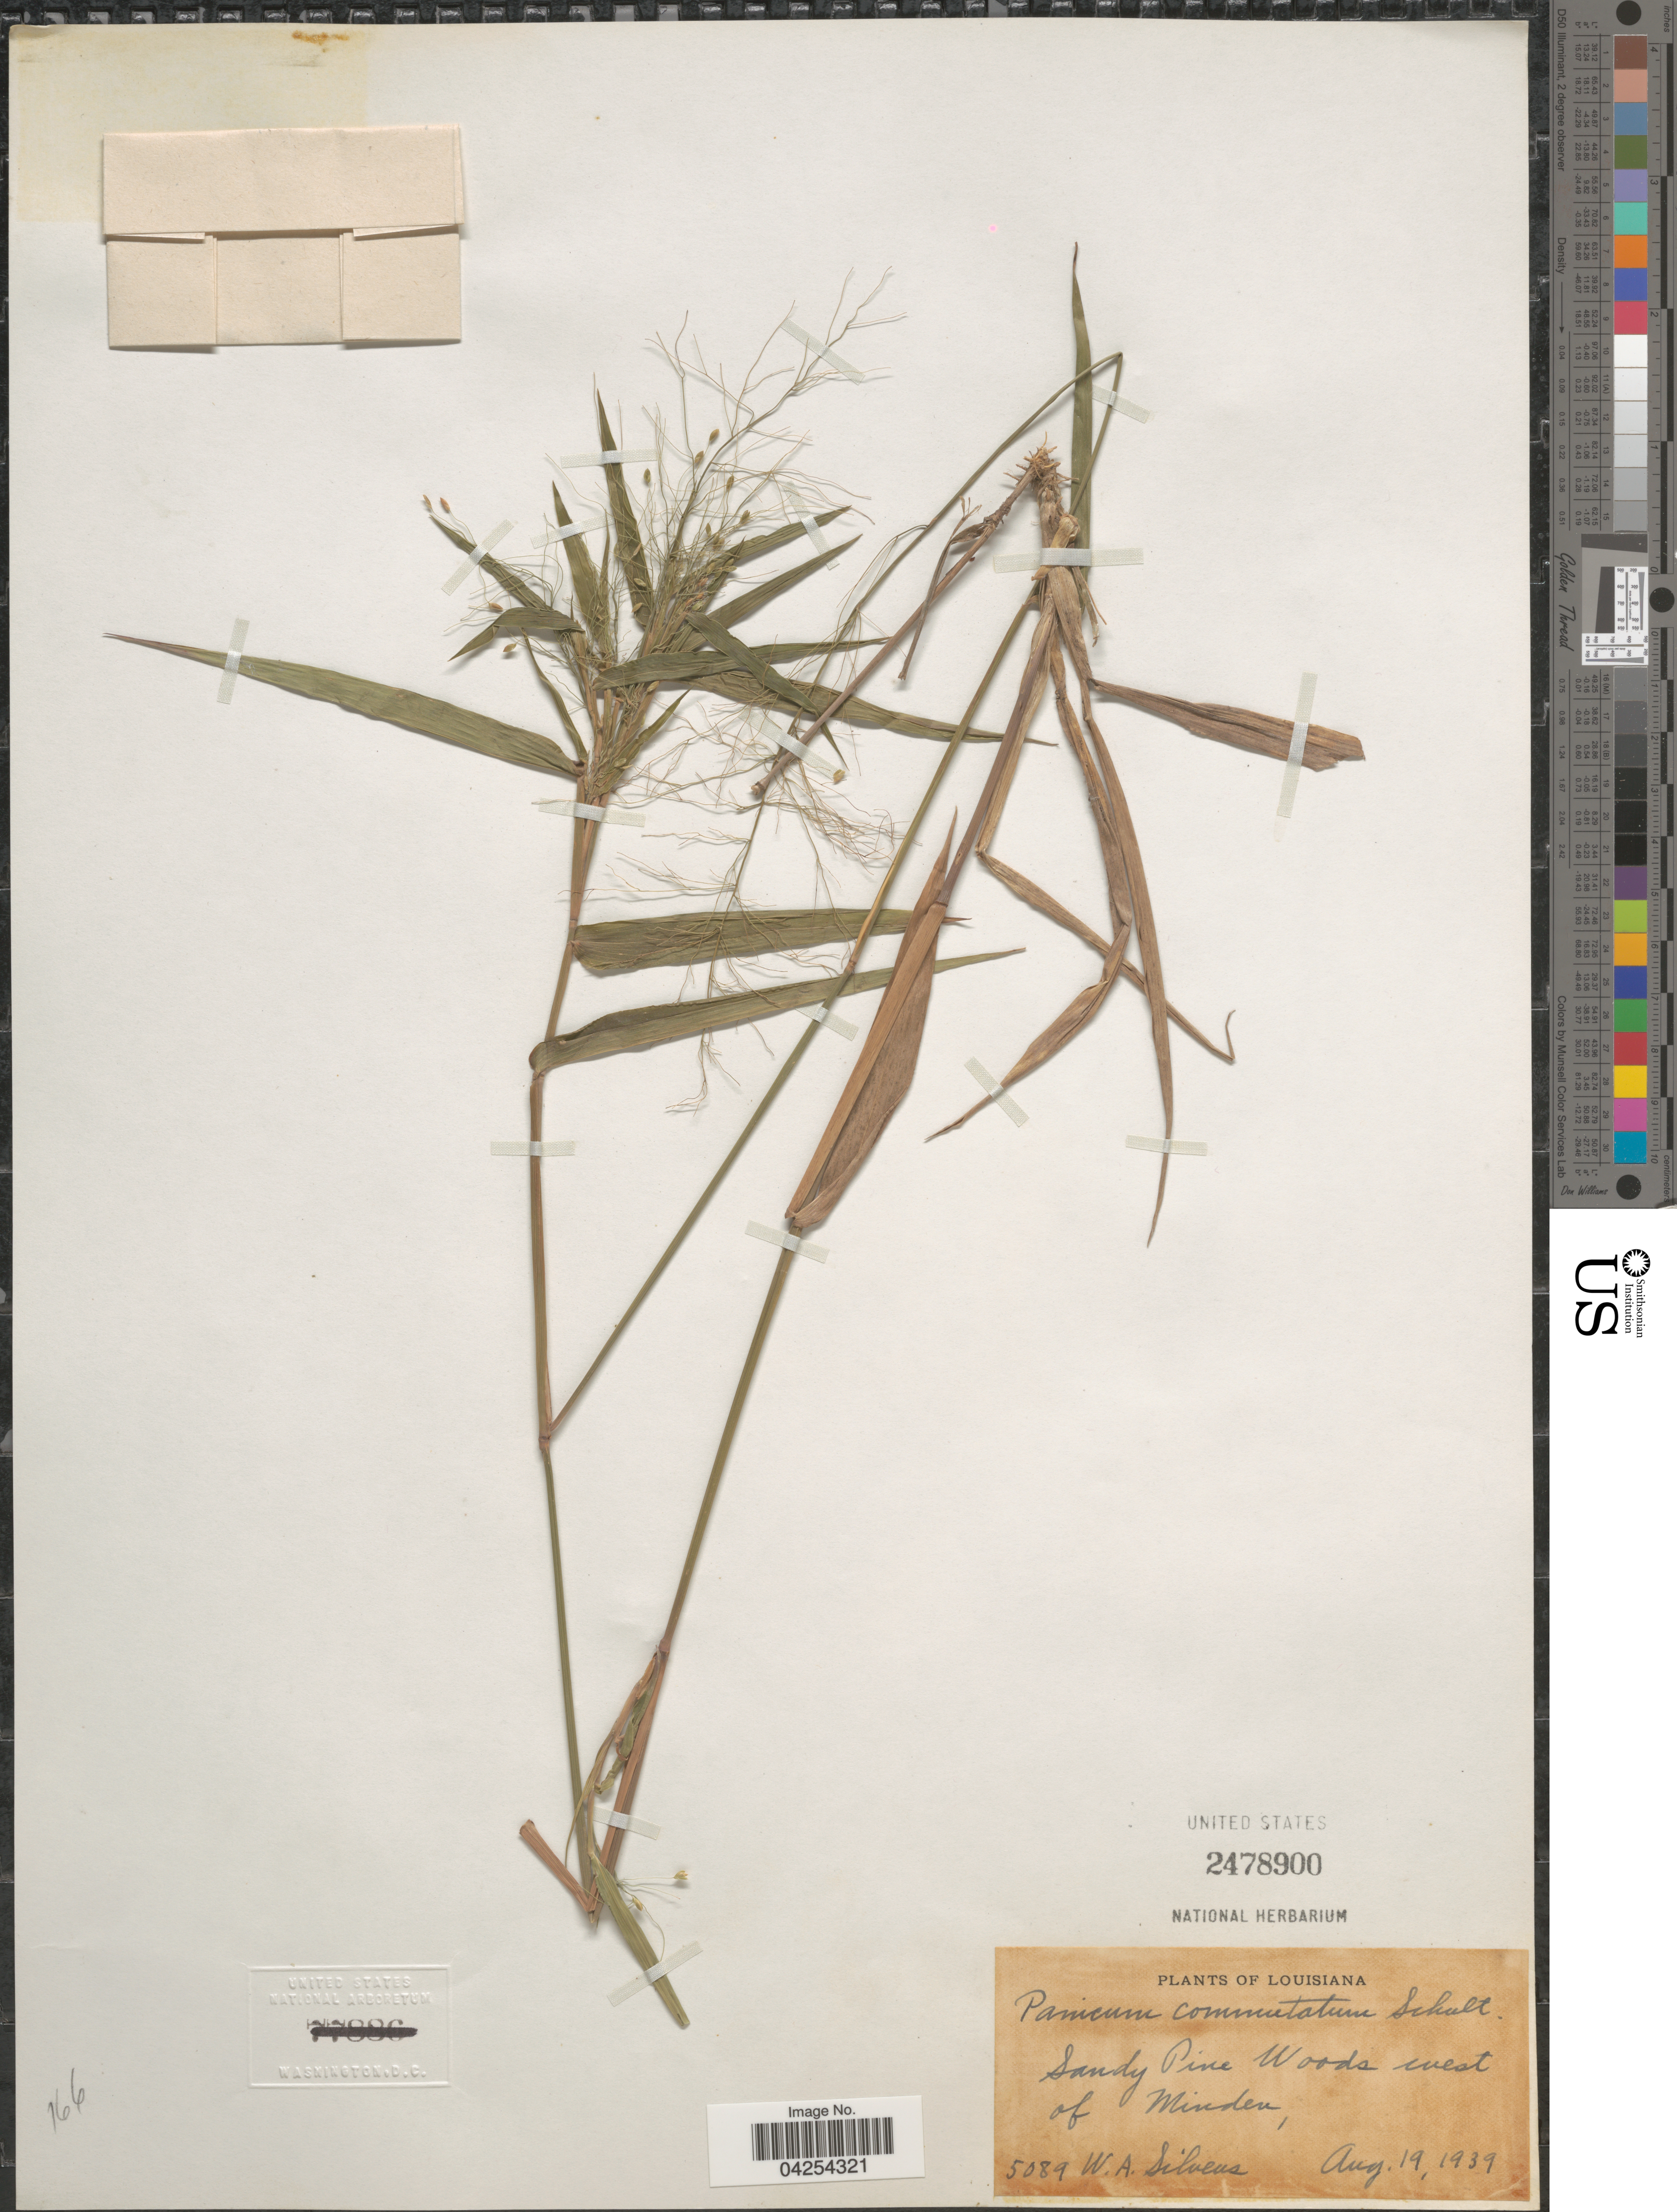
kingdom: Plantae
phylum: Tracheophyta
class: Liliopsida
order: Poales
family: Poaceae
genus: Dichanthelium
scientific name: Dichanthelium commutatum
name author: (Schult.) Gould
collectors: W. Silveus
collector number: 5089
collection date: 1939-08-19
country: United States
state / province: Louisiana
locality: Sandy Pine woods west of Minden.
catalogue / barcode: US 2478900